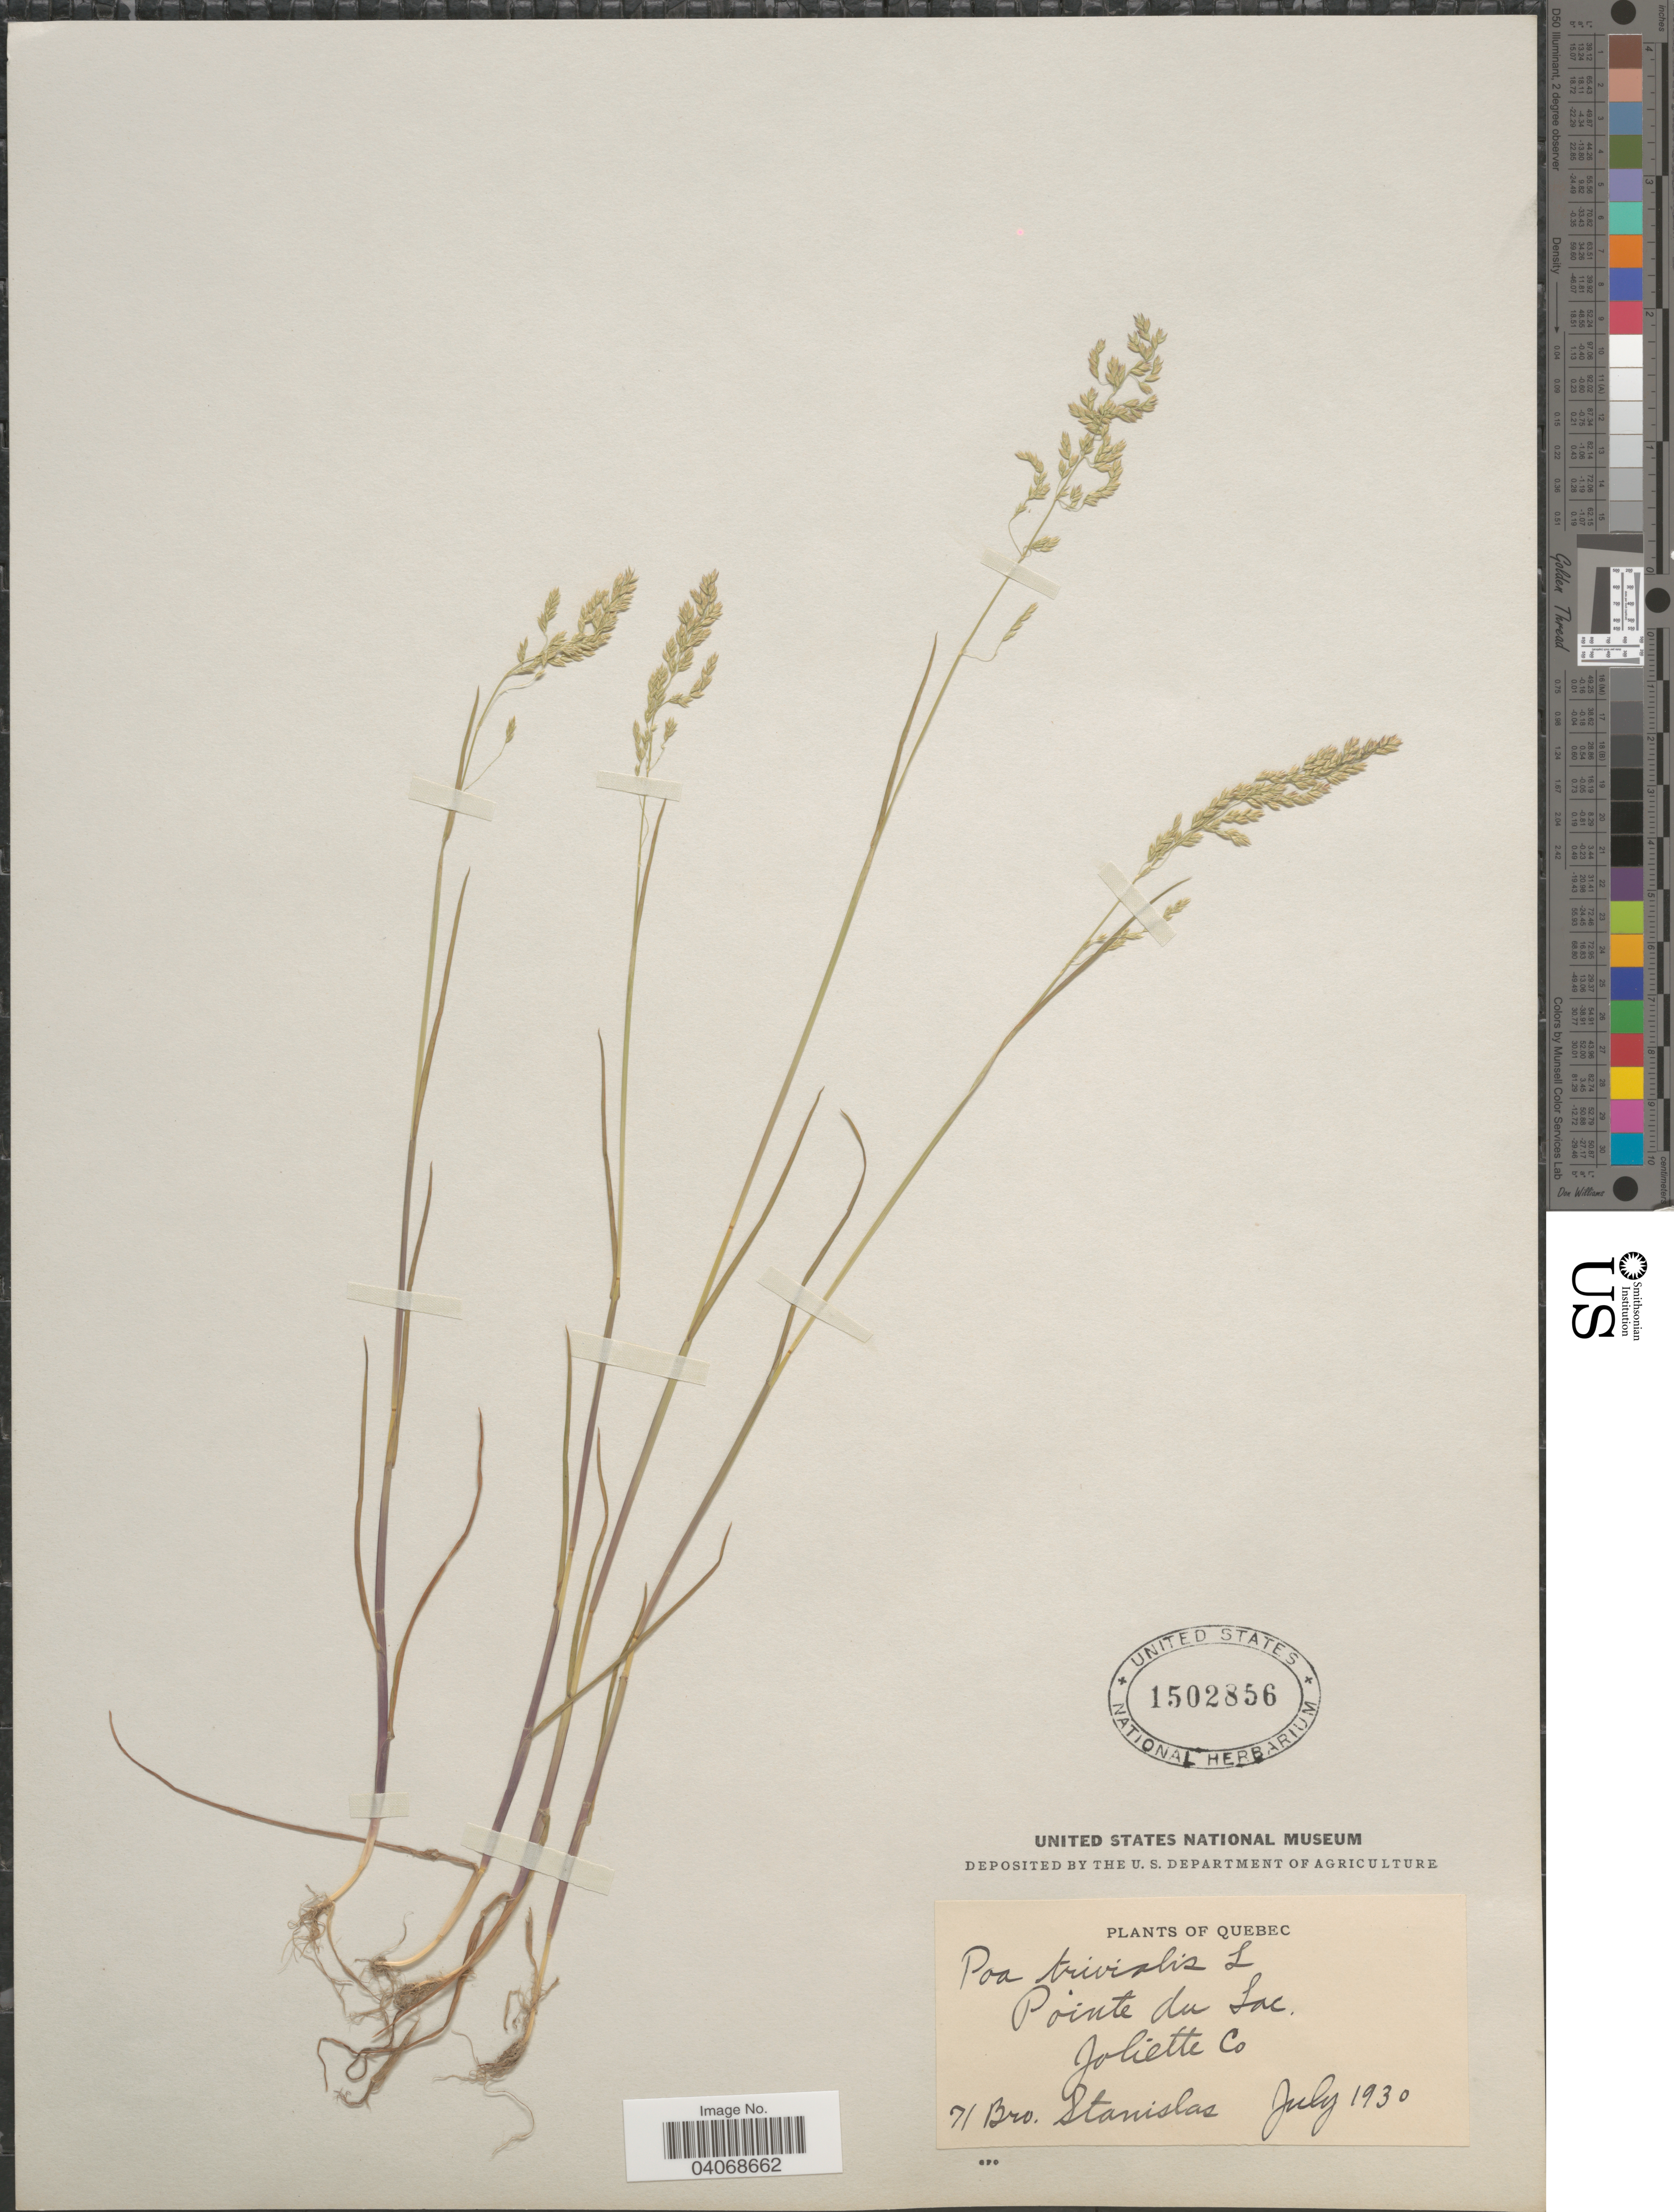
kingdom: Plantae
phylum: Tracheophyta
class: Liliopsida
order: Poales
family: Poaceae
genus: Poa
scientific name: Poa trivialis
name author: L.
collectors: Stanilas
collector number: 71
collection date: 1930-07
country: Canada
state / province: Quebec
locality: Pointe du Lac. Joliette Co.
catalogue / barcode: US 1502856